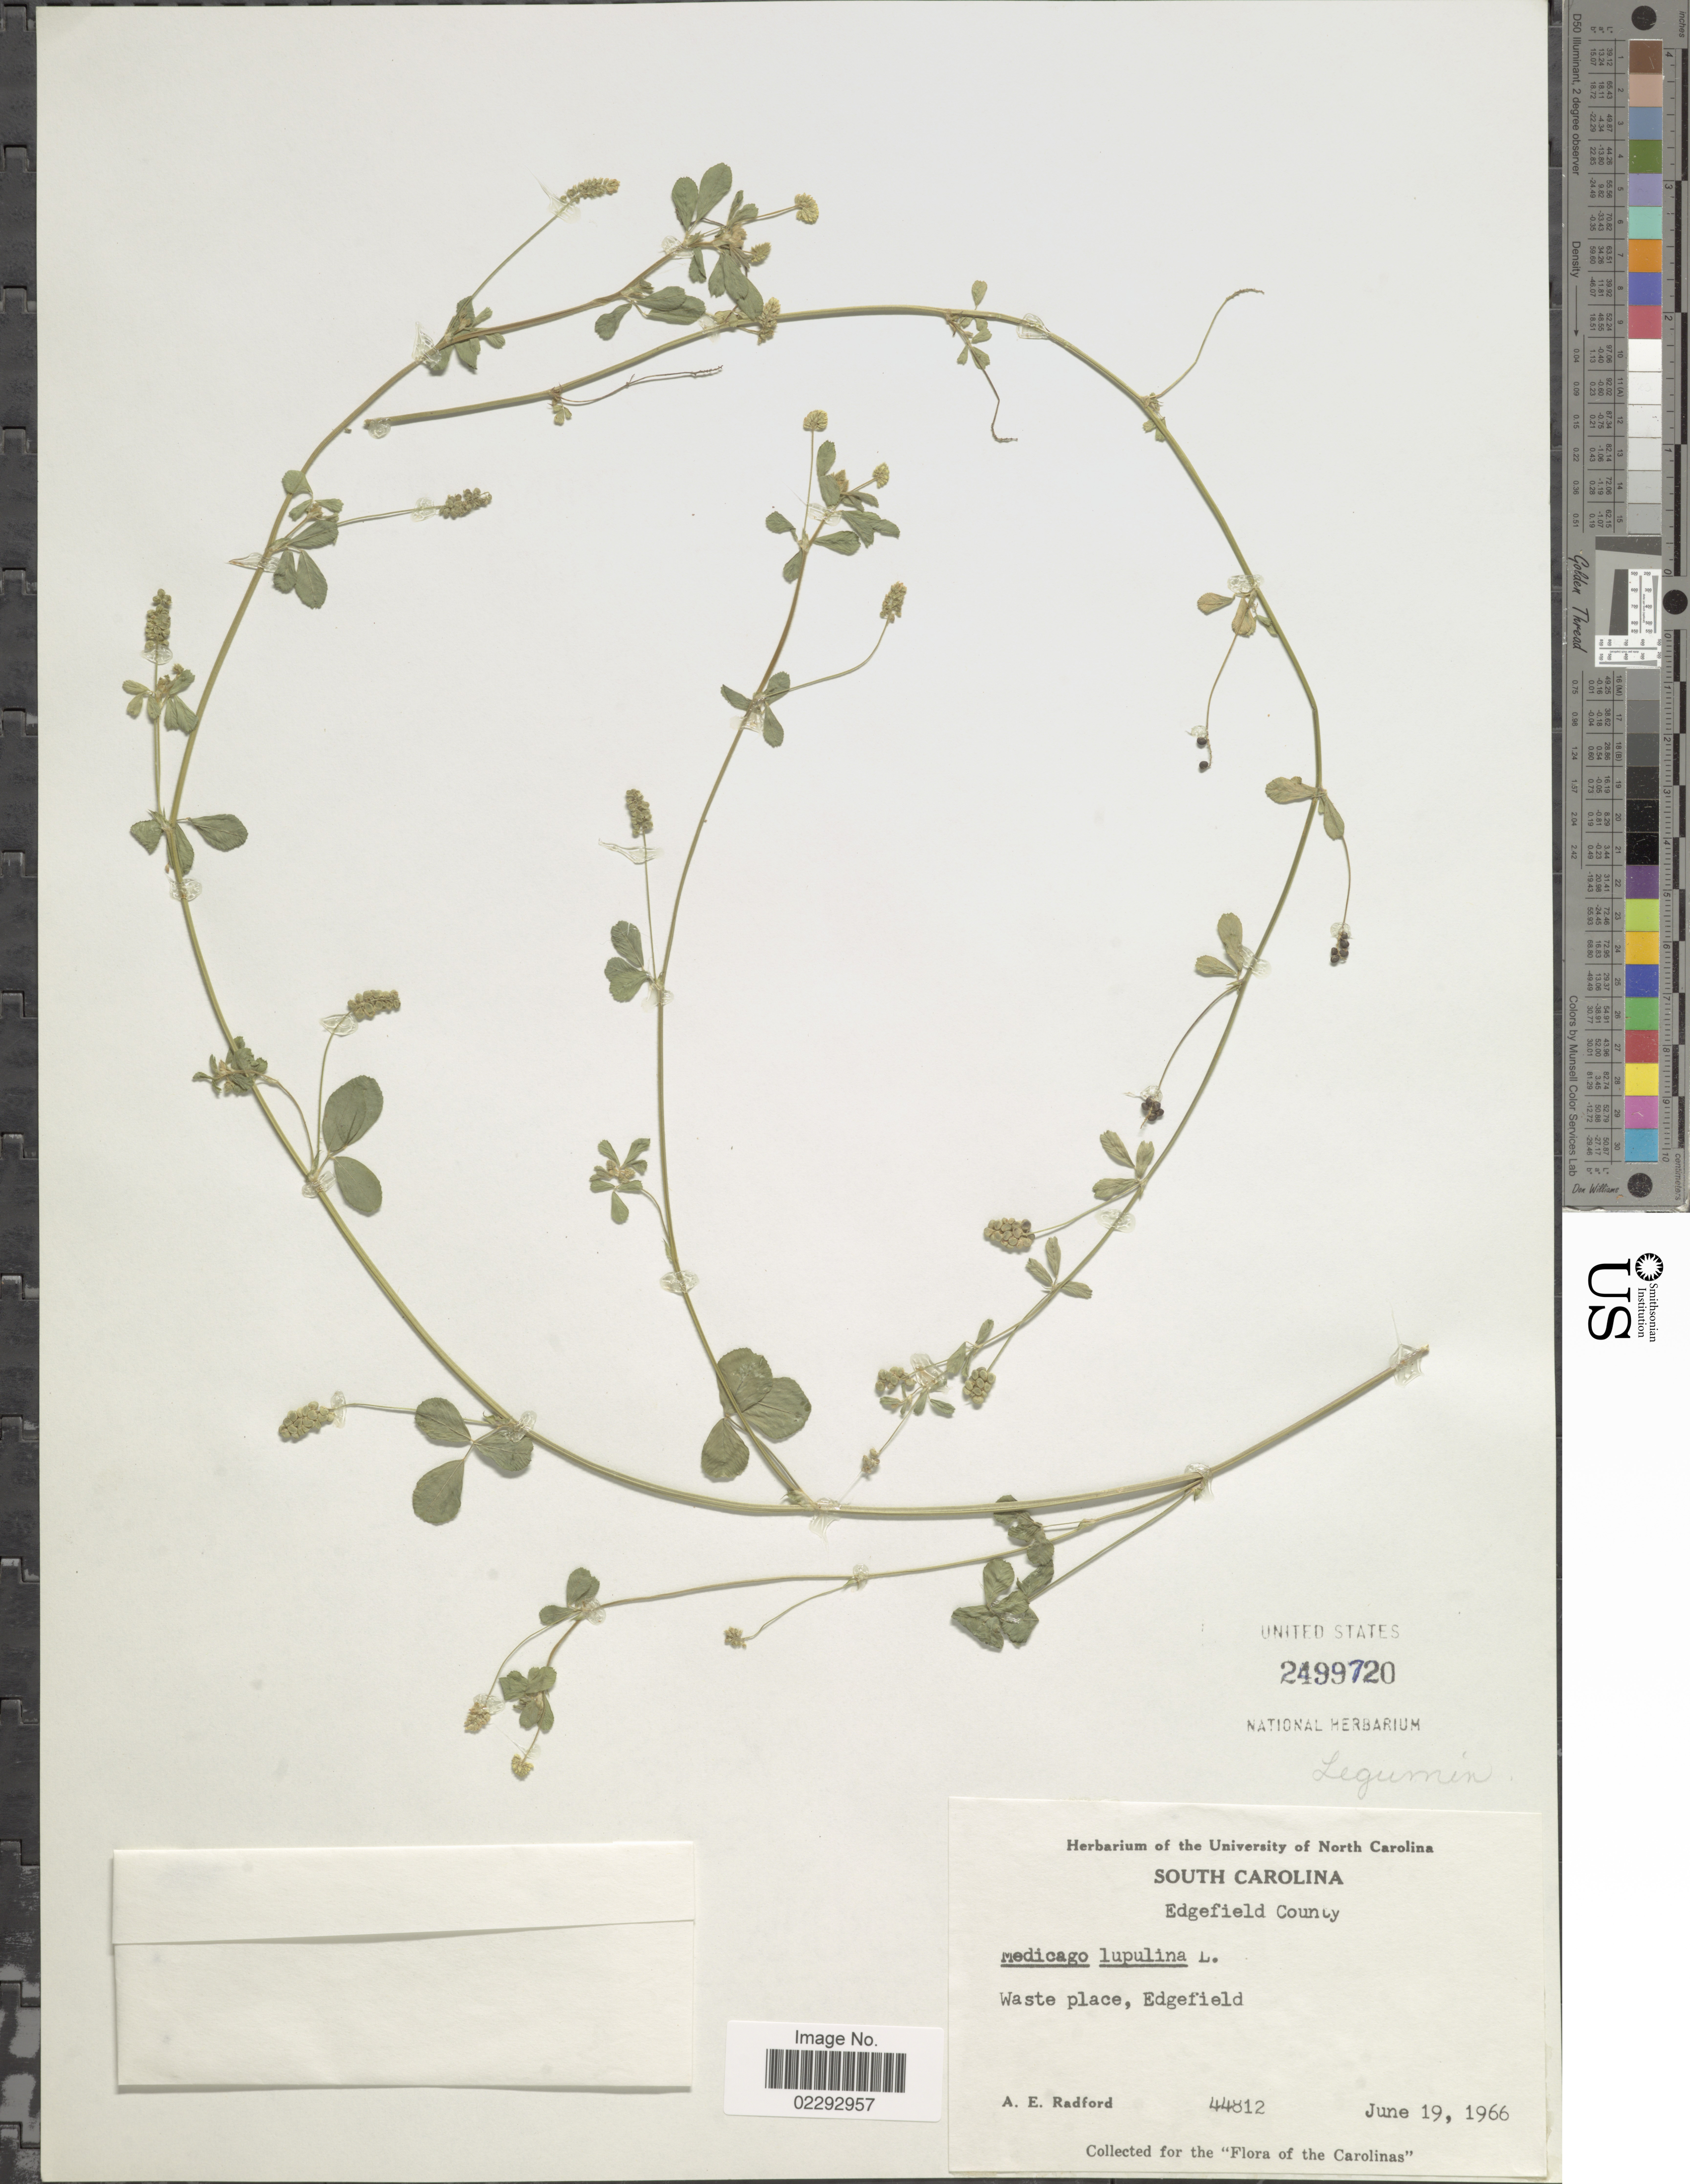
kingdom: Plantae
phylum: Tracheophyta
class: Magnoliopsida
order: Fabales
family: Fabaceae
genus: Medicago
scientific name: Medicago lupulina var. lupulina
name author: L.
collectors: A. E. Radford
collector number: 44812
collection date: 1966-06-19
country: United States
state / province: South Carolina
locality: South Carolina, Waste place , Edgefield.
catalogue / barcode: US 2499720